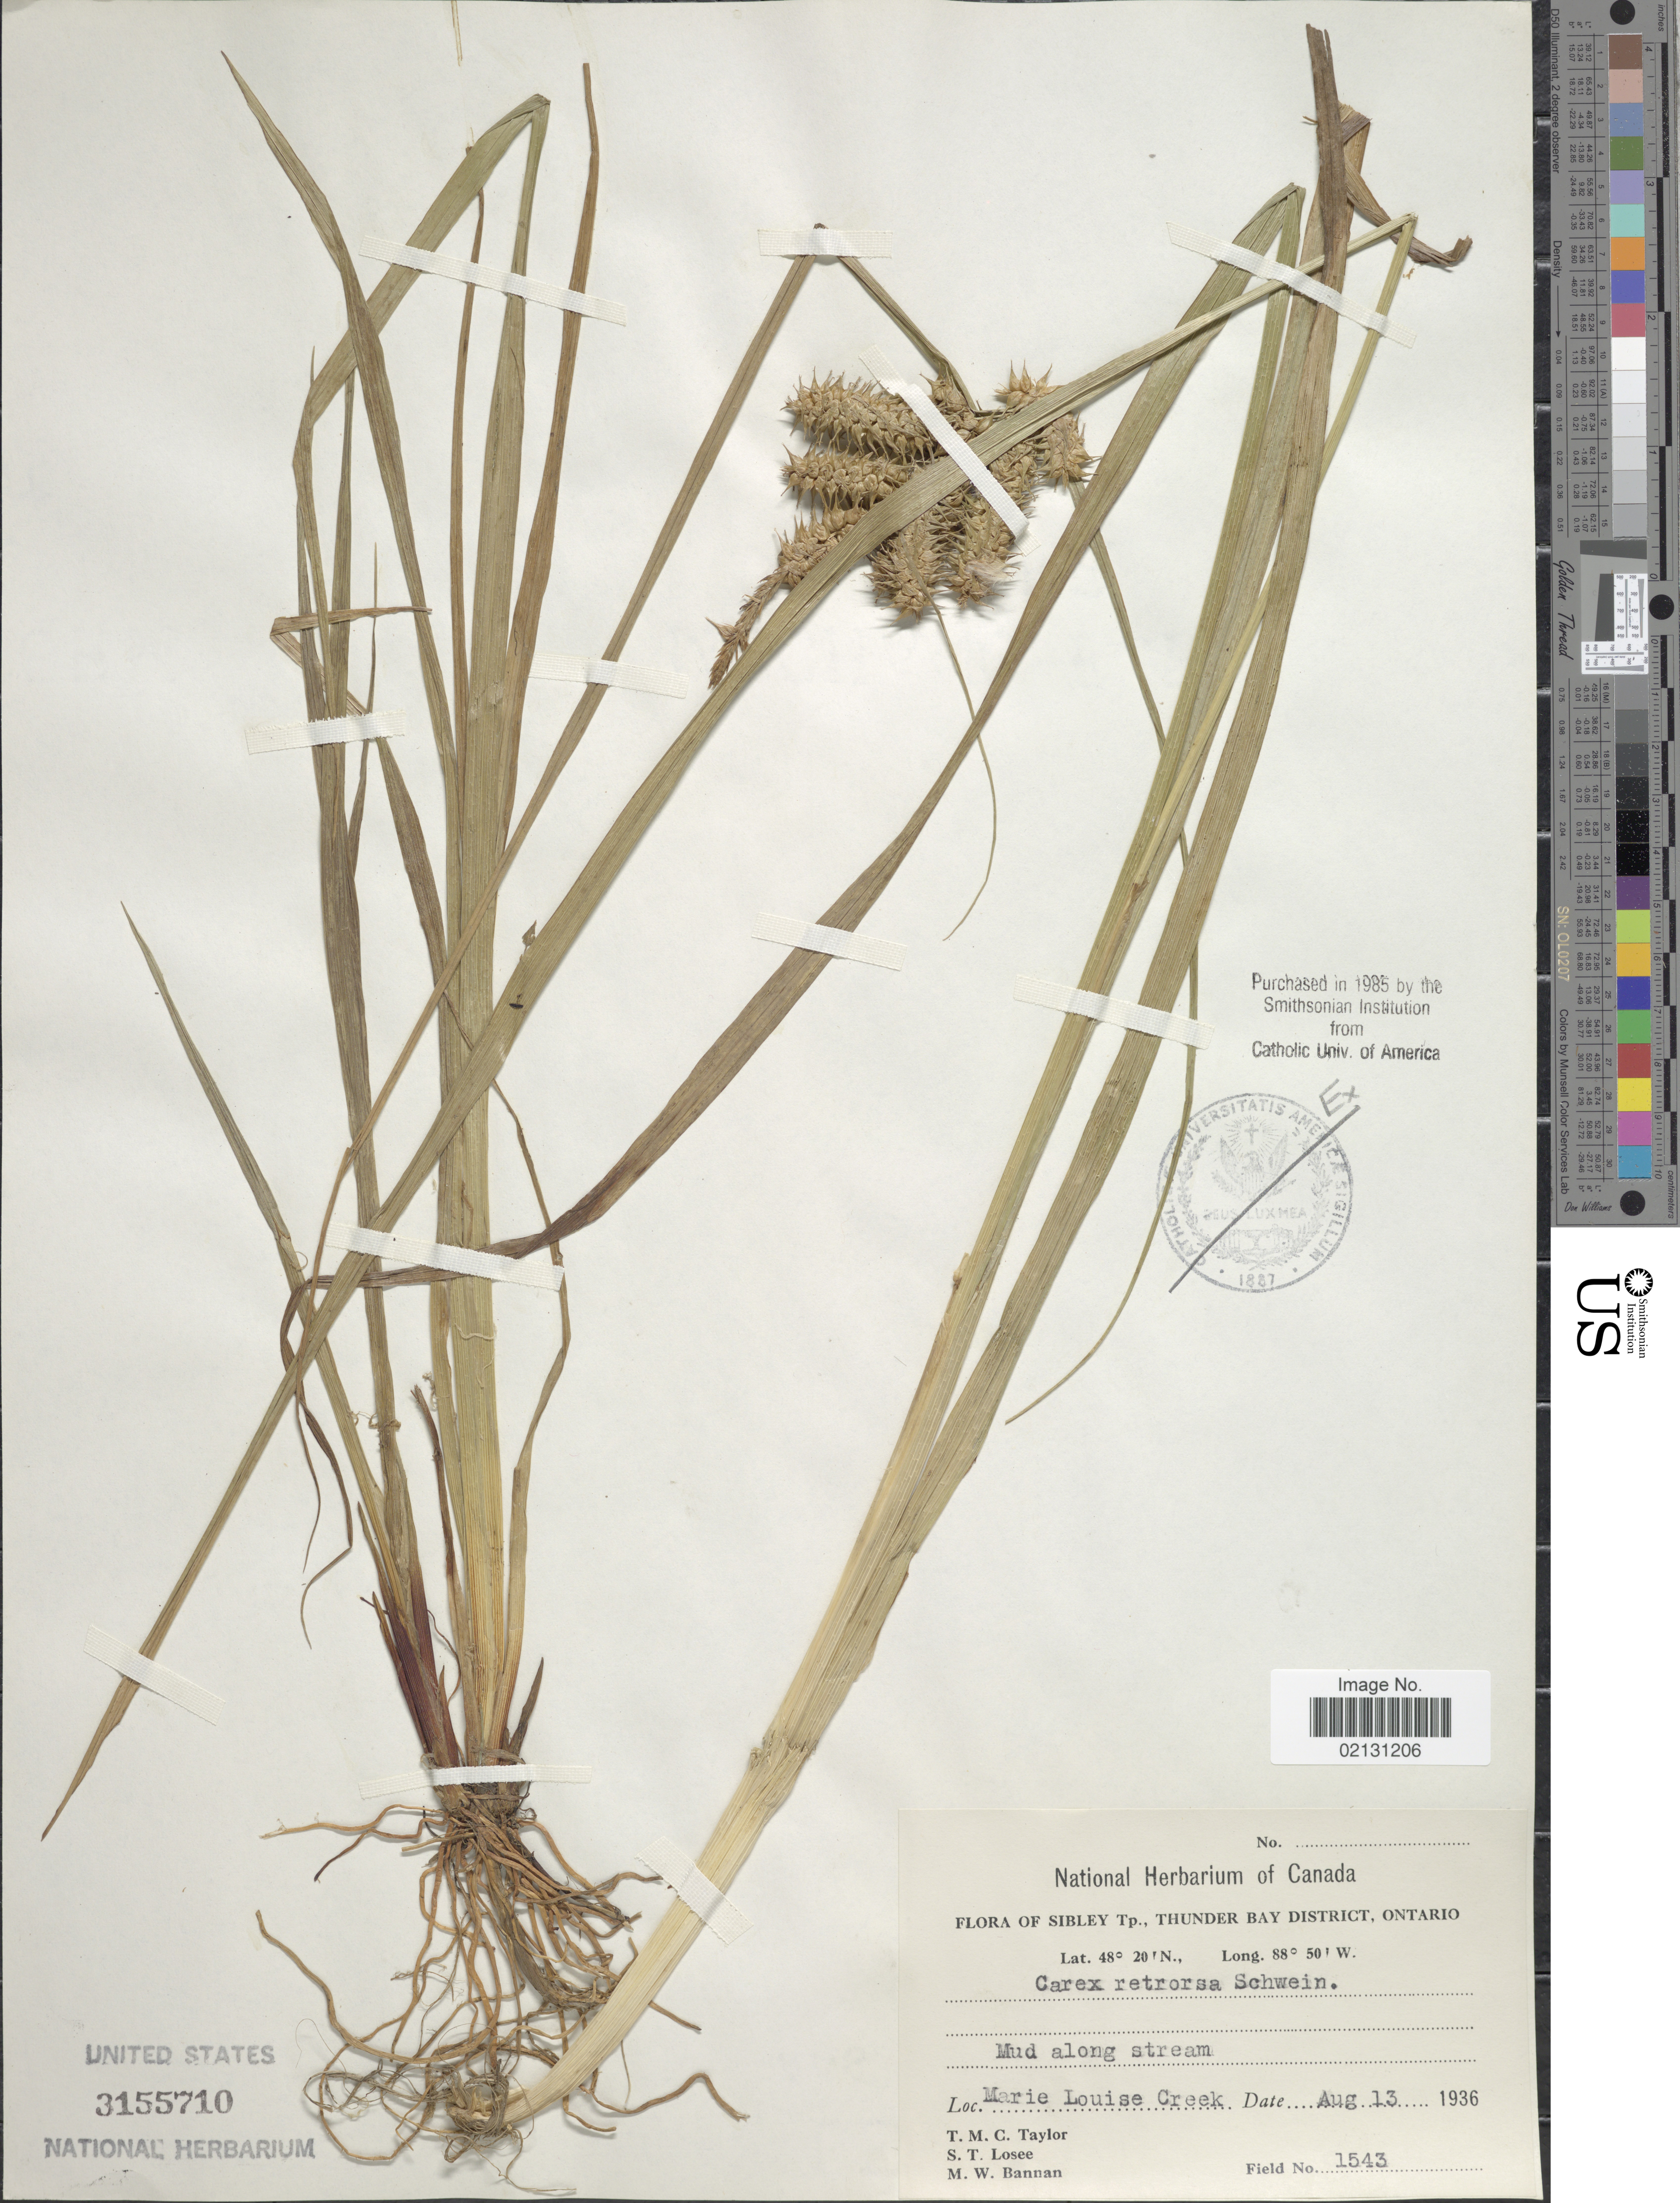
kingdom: Plantae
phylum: Tracheophyta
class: Liliopsida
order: Poales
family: Cyperaceae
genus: Carex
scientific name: Carex retrorsa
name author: Schwein.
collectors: T. M. C. Taylor, S. Losee & M. Bannan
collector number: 1543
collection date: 1936-08-13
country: Canada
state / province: Ontario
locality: Sibley Tp., Thunder Bay District, Mud along stream, Marie Louise Creek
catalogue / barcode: US 3155710